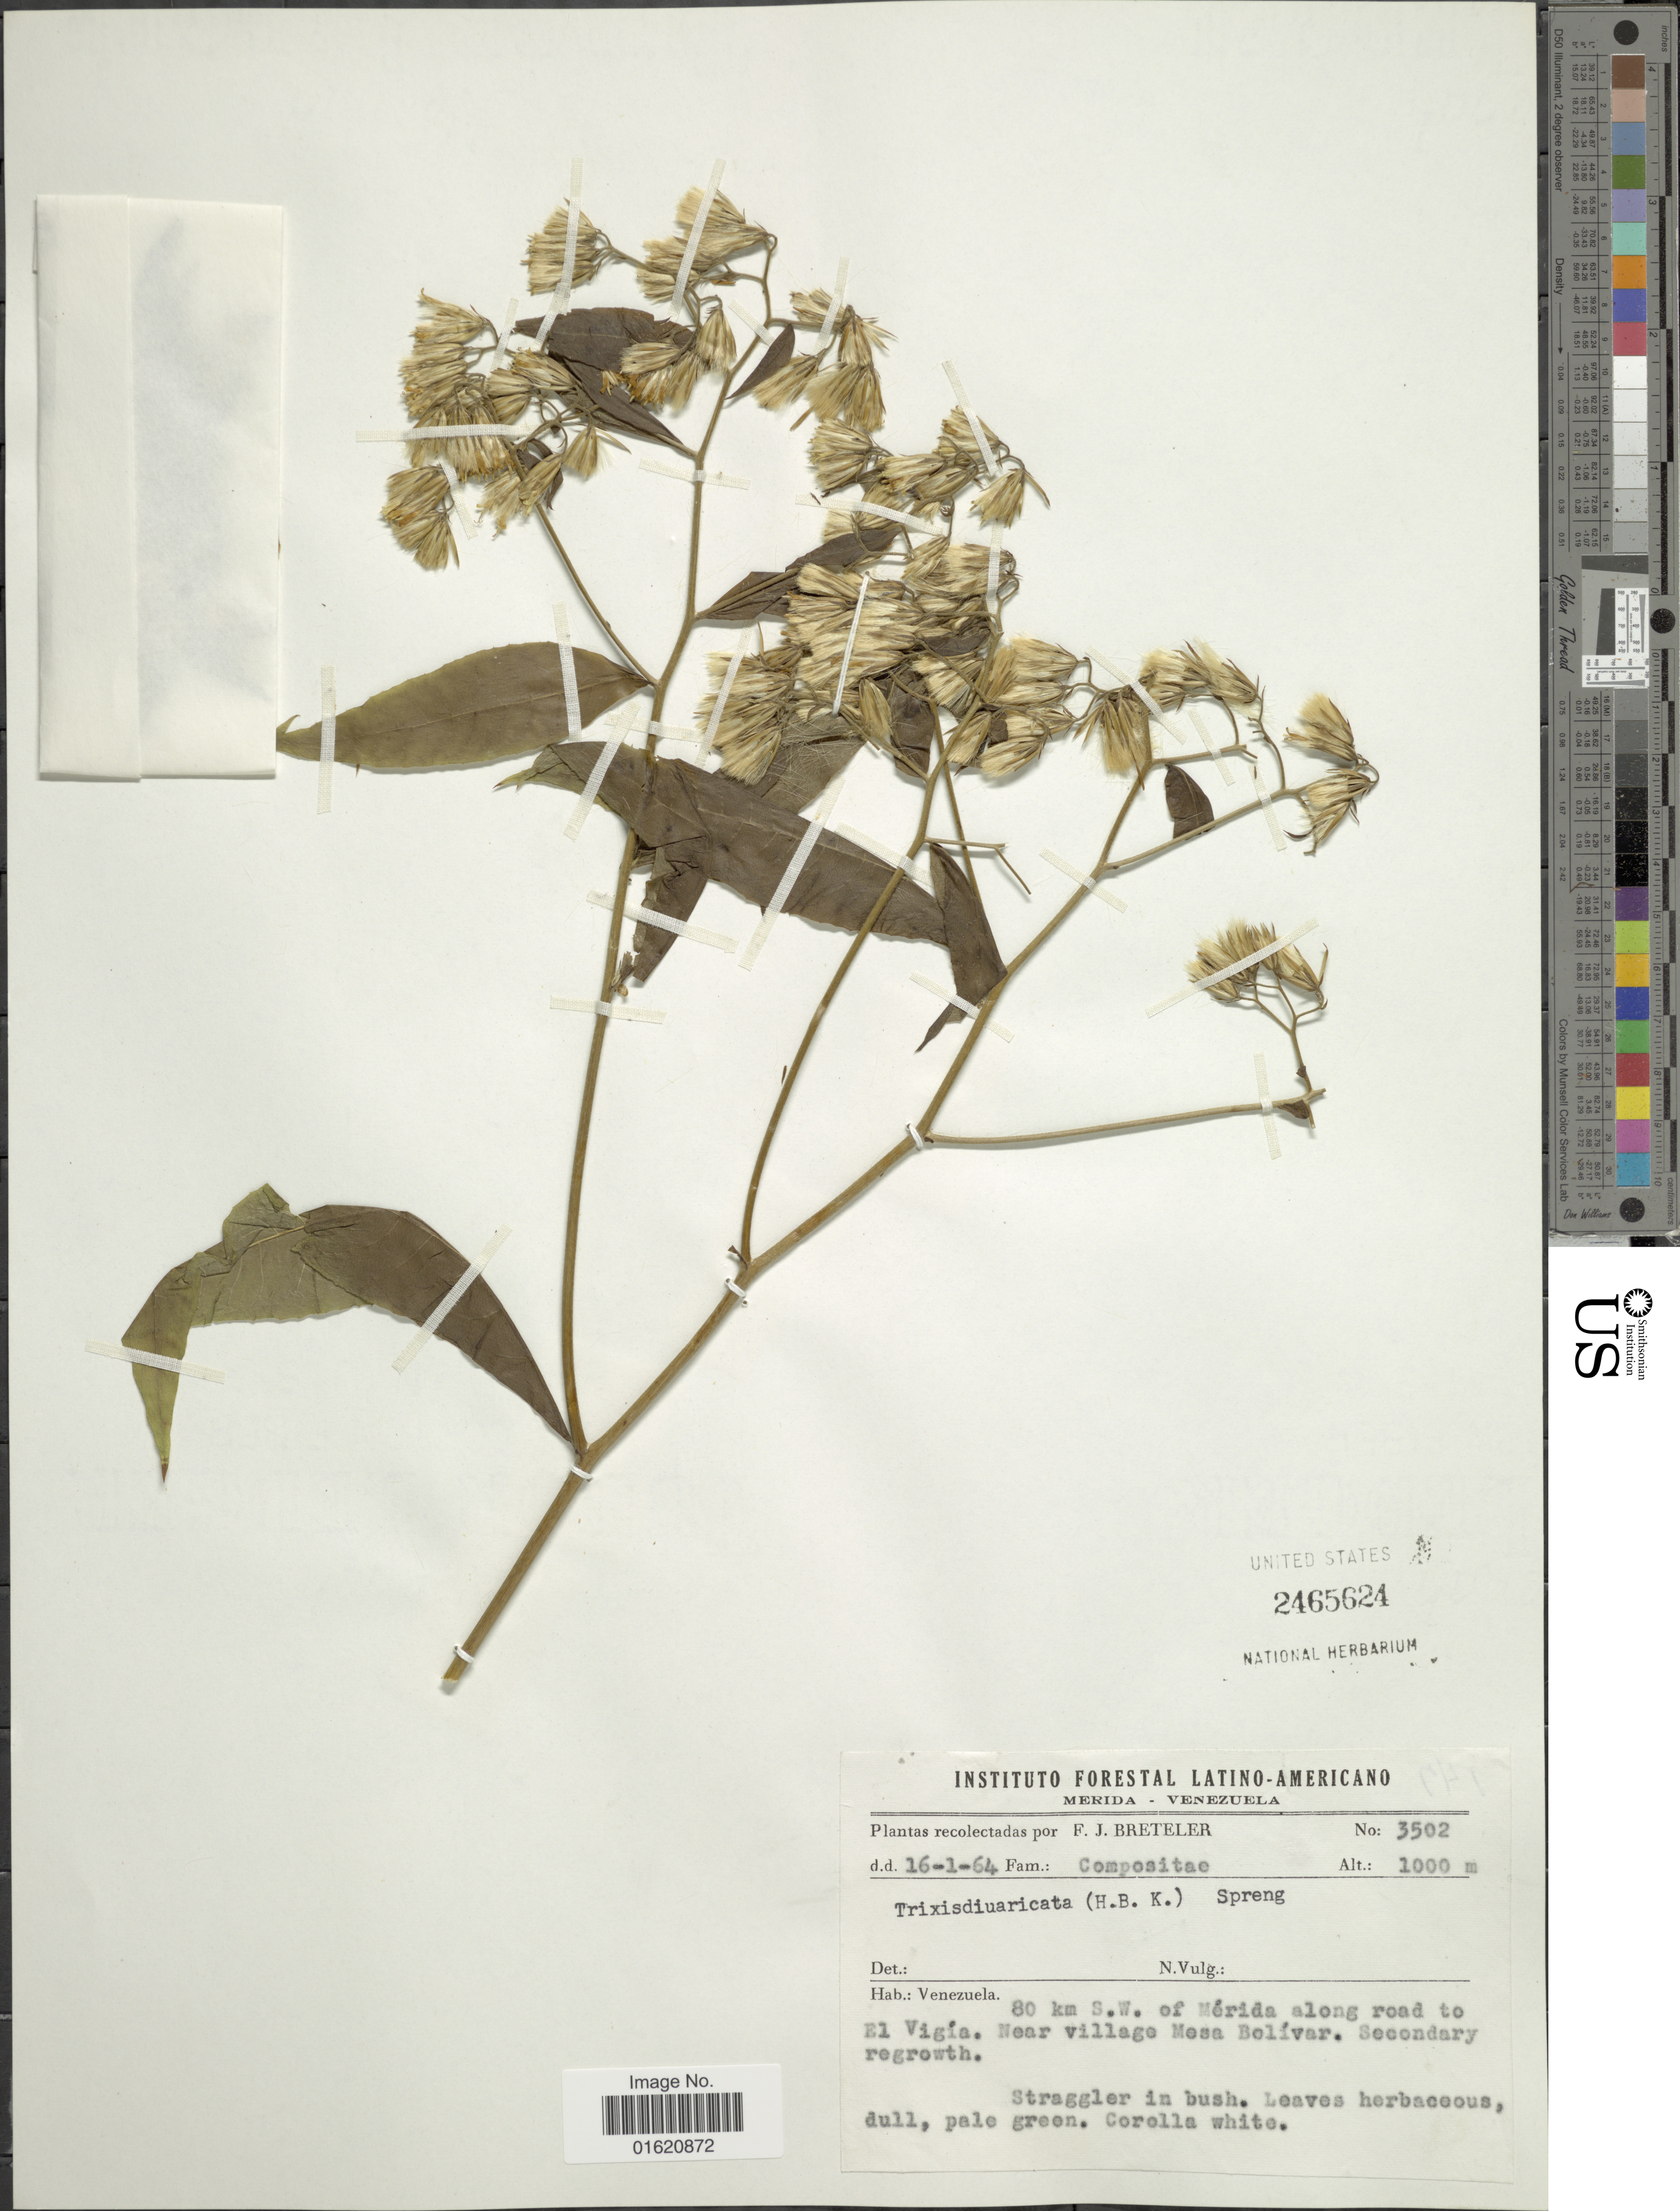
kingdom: Plantae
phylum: Tracheophyta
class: Magnoliopsida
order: Asterales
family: Asteraceae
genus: Trixis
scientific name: Trixis antimenorrhoea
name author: (Schrank) Mart. ex Kuntze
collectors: F. J. Breteler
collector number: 3502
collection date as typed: Transcribed d/m/y: 16/1/64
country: Venezuela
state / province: Mérida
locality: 80 km S.W. of Mérida along road to El Vigía, near village Mesa Bolívar, secondary regrowth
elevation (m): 1000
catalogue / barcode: US 2465624